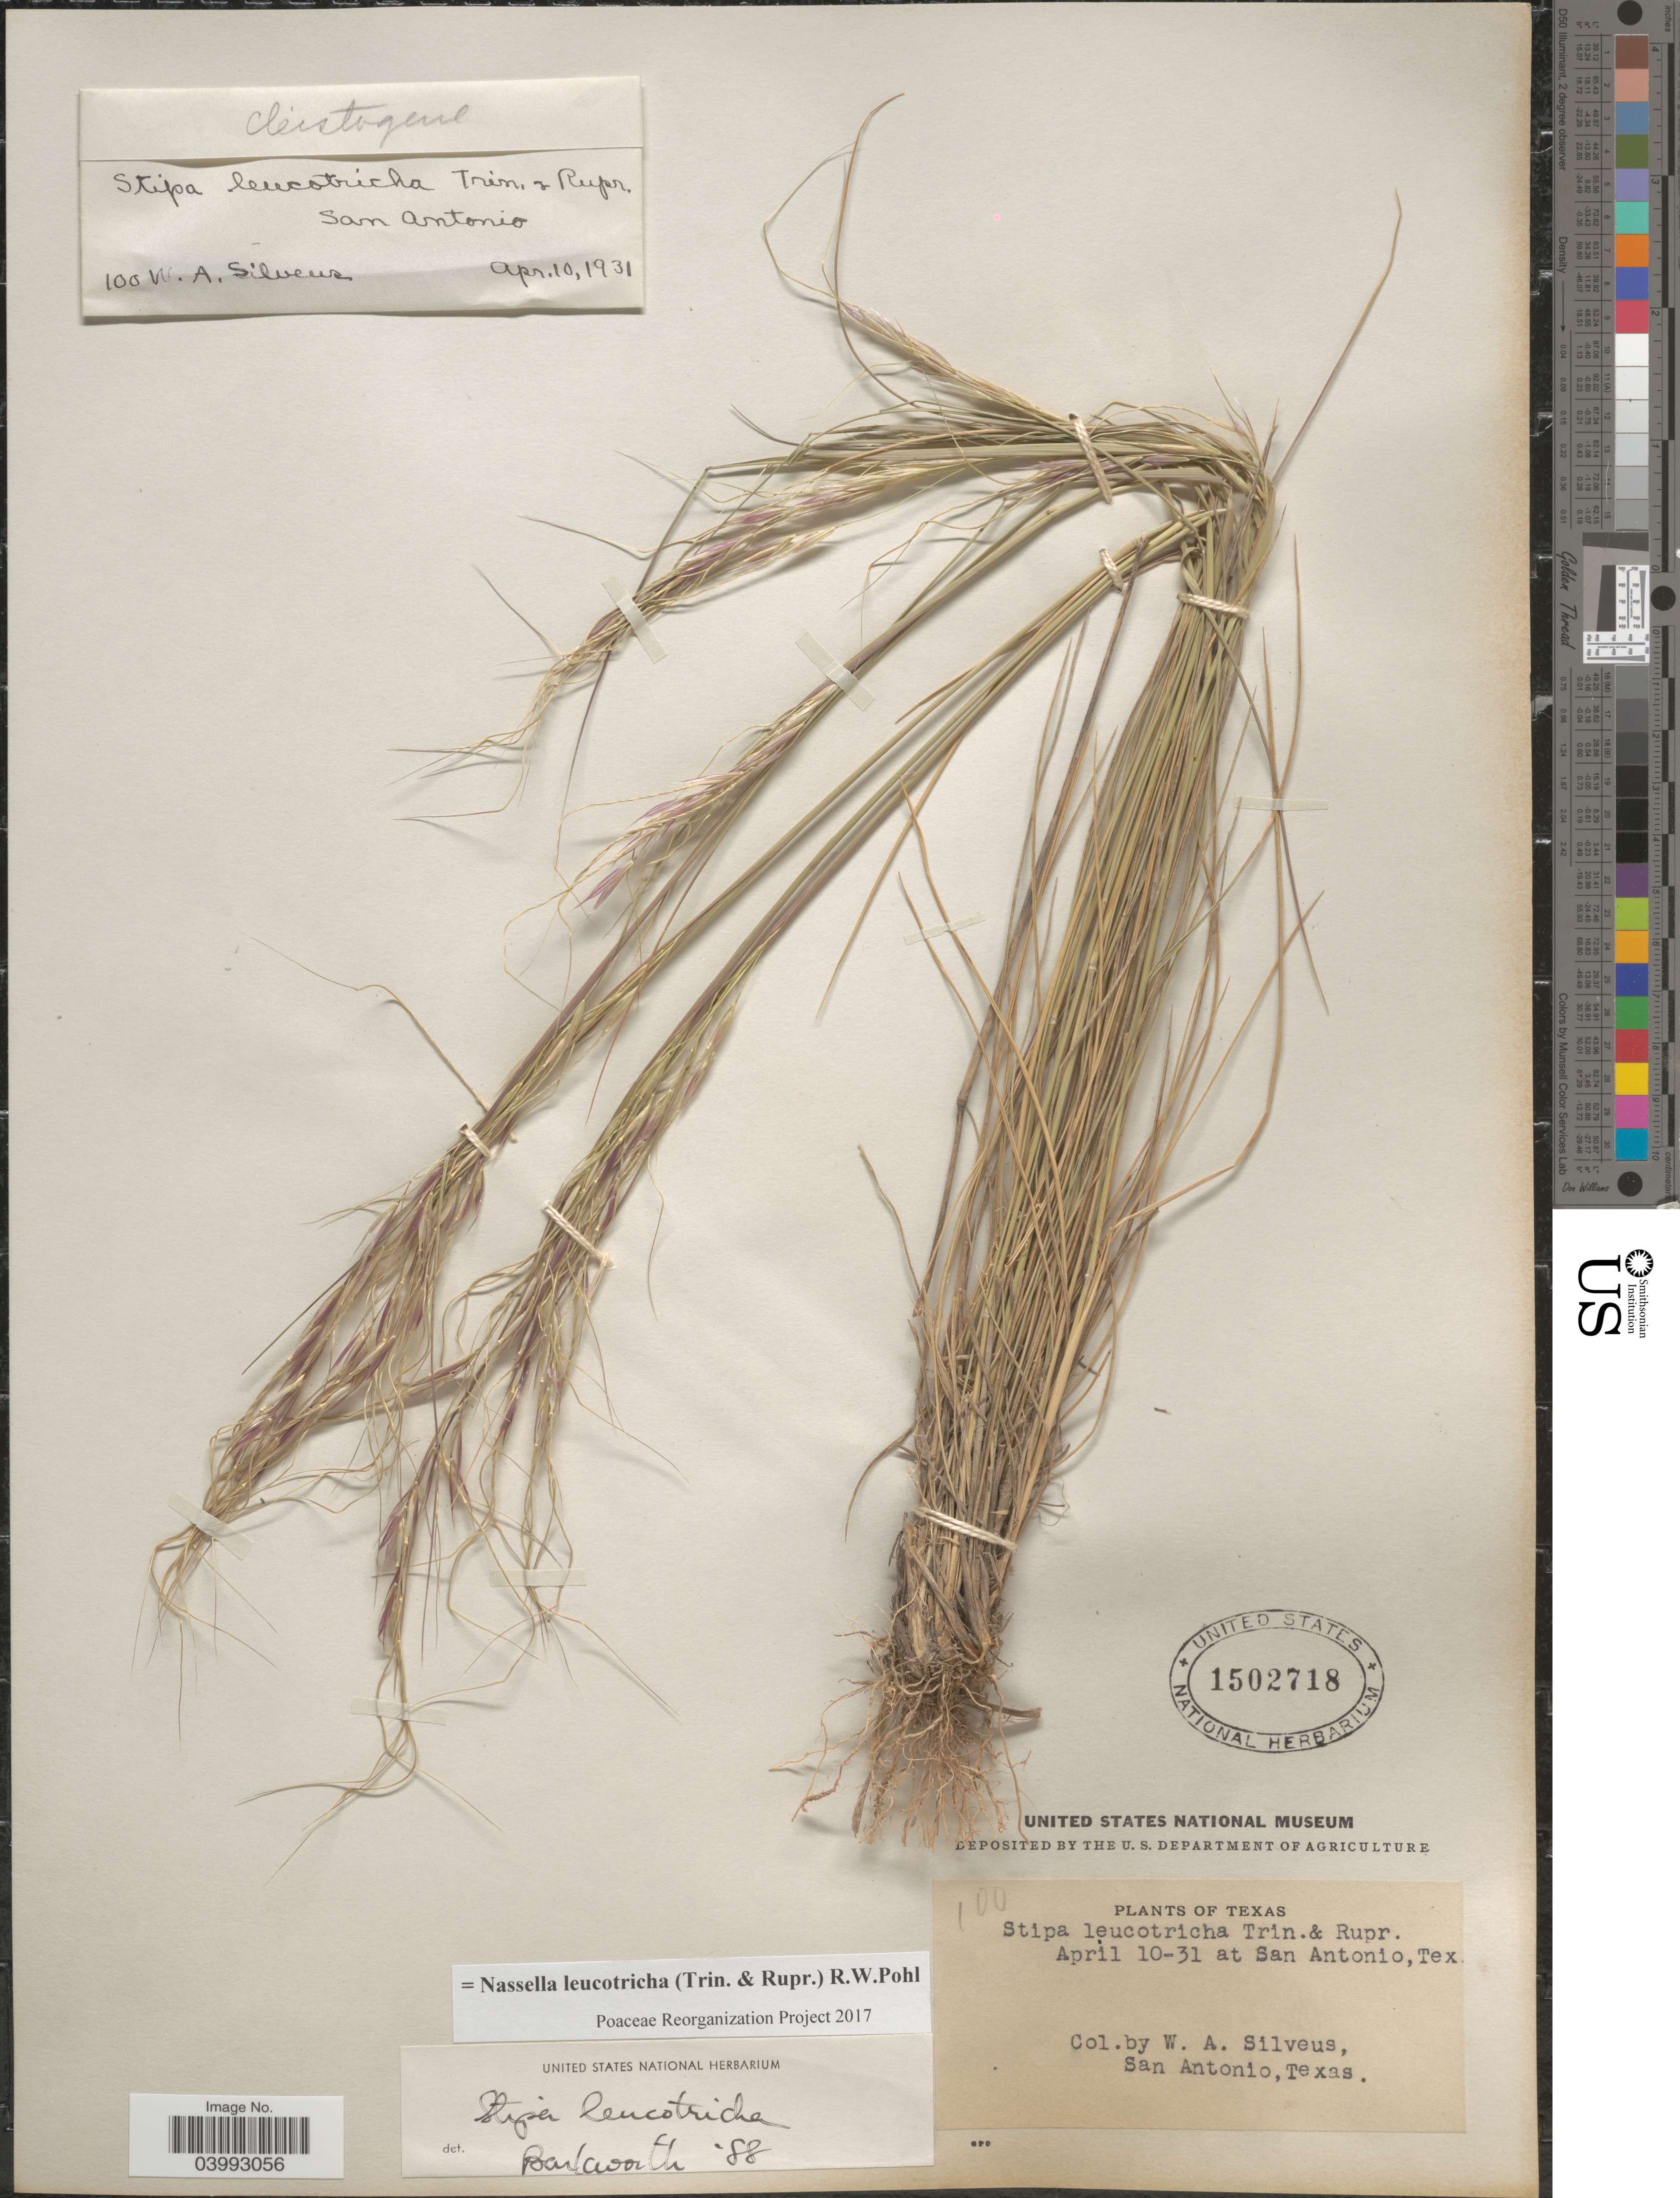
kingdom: Plantae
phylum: Tracheophyta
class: Liliopsida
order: Poales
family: Poaceae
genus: Nassella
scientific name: Nassella leucotricha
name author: (Trin. & Rupr.) R.W. Pohl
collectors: W. Silveus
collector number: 100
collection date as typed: Transcribed d/m/y: 10/4/31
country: United States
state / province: Texas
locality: At San Antonio.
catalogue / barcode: US 1502718